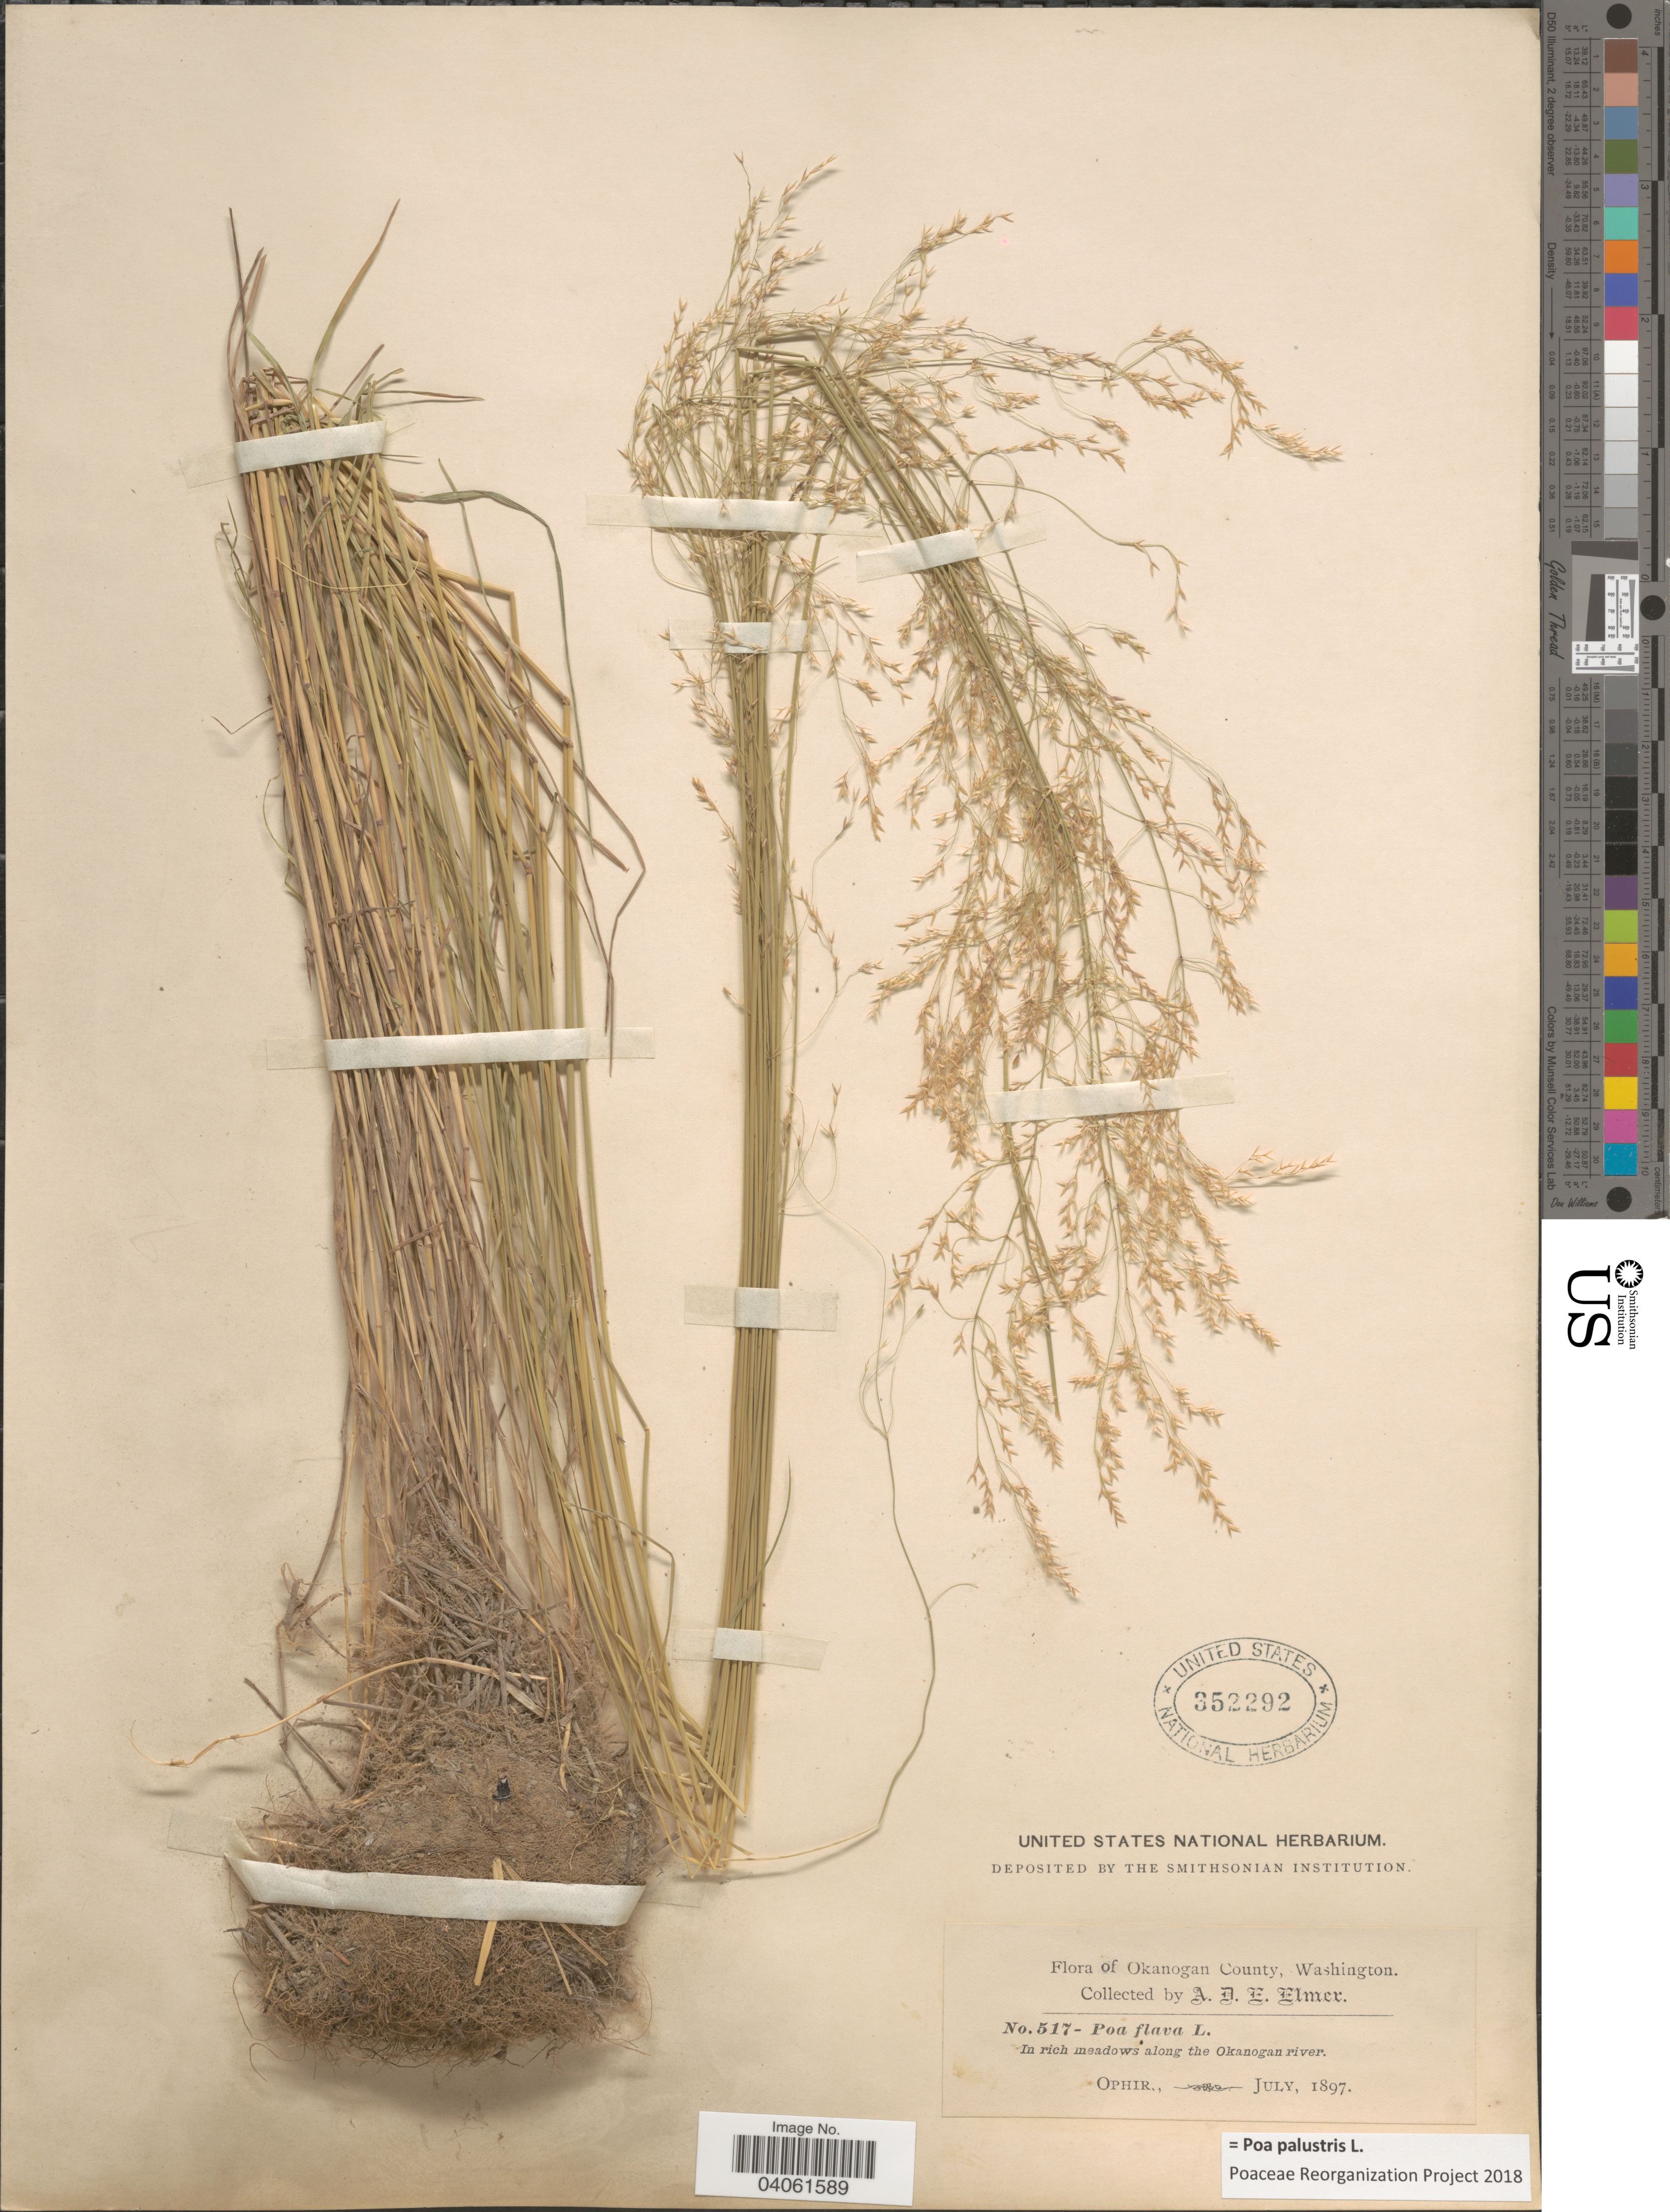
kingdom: Plantae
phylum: Tracheophyta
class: Liliopsida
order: Poales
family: Poaceae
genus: Poa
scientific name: Poa palustris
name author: L.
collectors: A. D. E. Elmer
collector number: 517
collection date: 1897-07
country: United States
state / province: Washington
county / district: Okanogan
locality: Okanogan County. In rich meadows along the Okanogan river. Ophir.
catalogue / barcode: US 352292